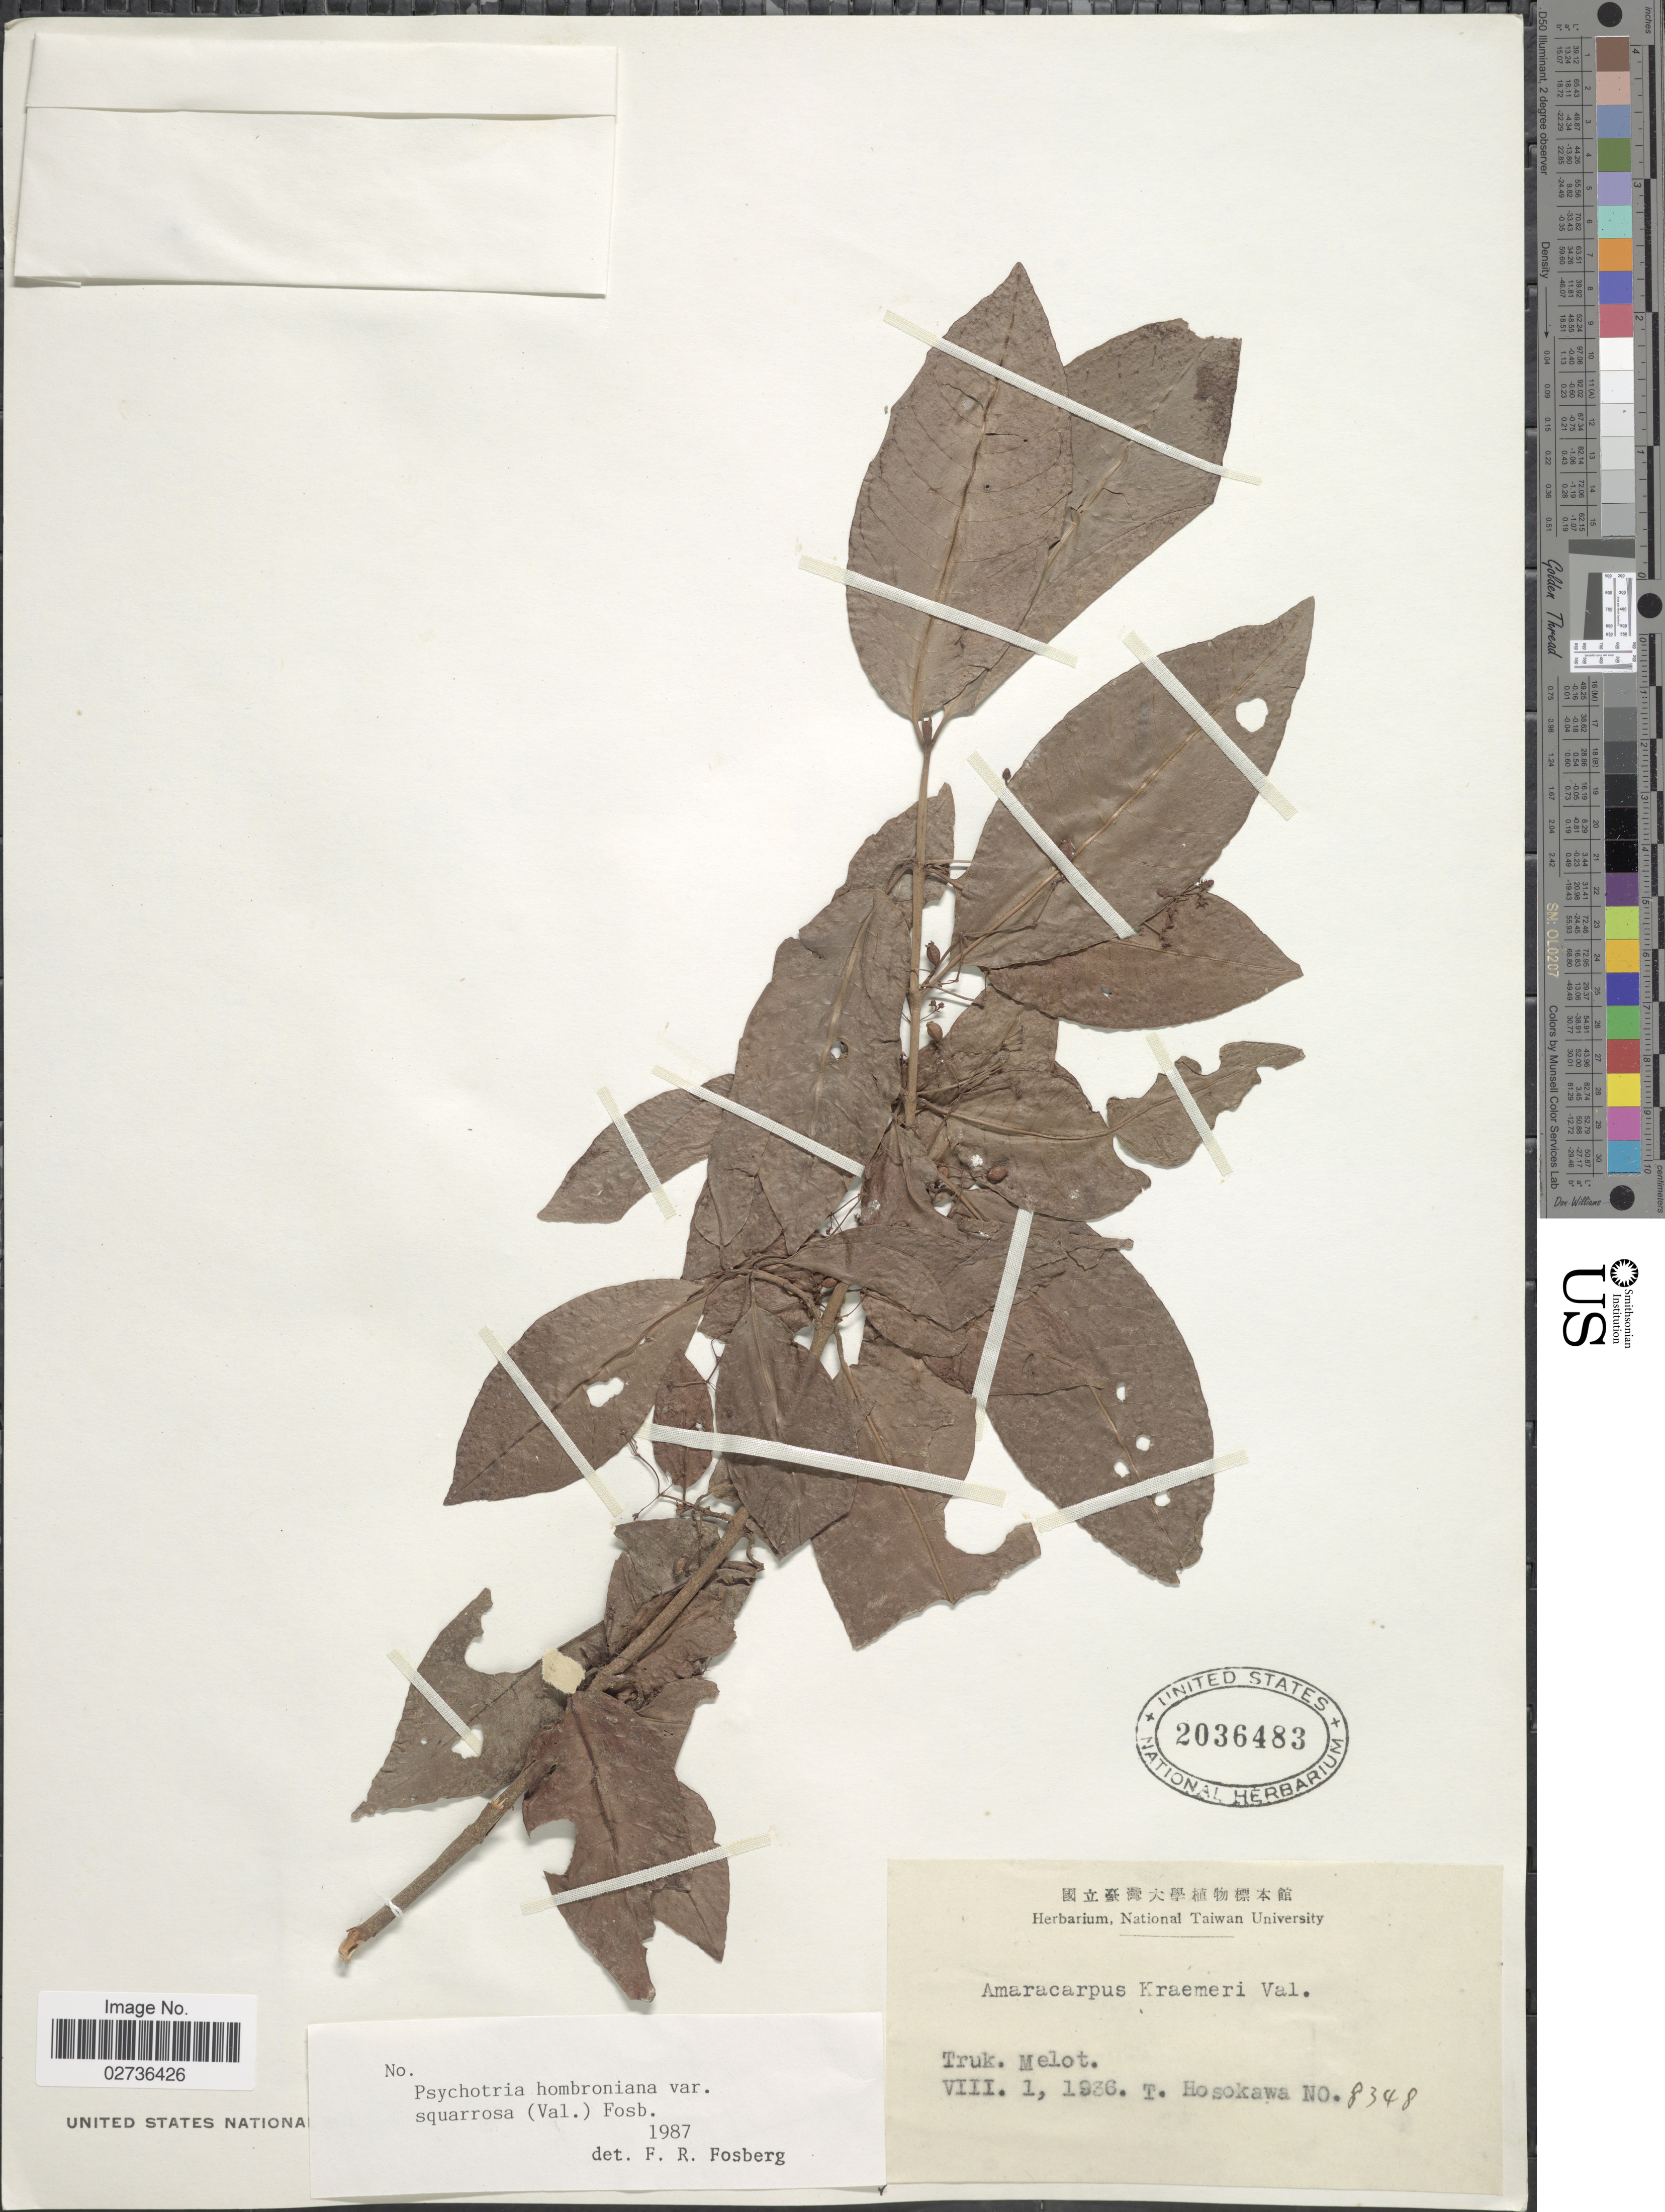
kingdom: Plantae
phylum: Tracheophyta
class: Magnoliopsida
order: Gentianales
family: Rubiaceae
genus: Psychotria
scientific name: Psychotria hombroniana var. squarrosa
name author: (Valeton) Fosberg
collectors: T. Hosokawa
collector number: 8348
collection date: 1936-08-01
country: Micronesia, Federated States of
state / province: Truk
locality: Truk, Melot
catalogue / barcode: US 2036483